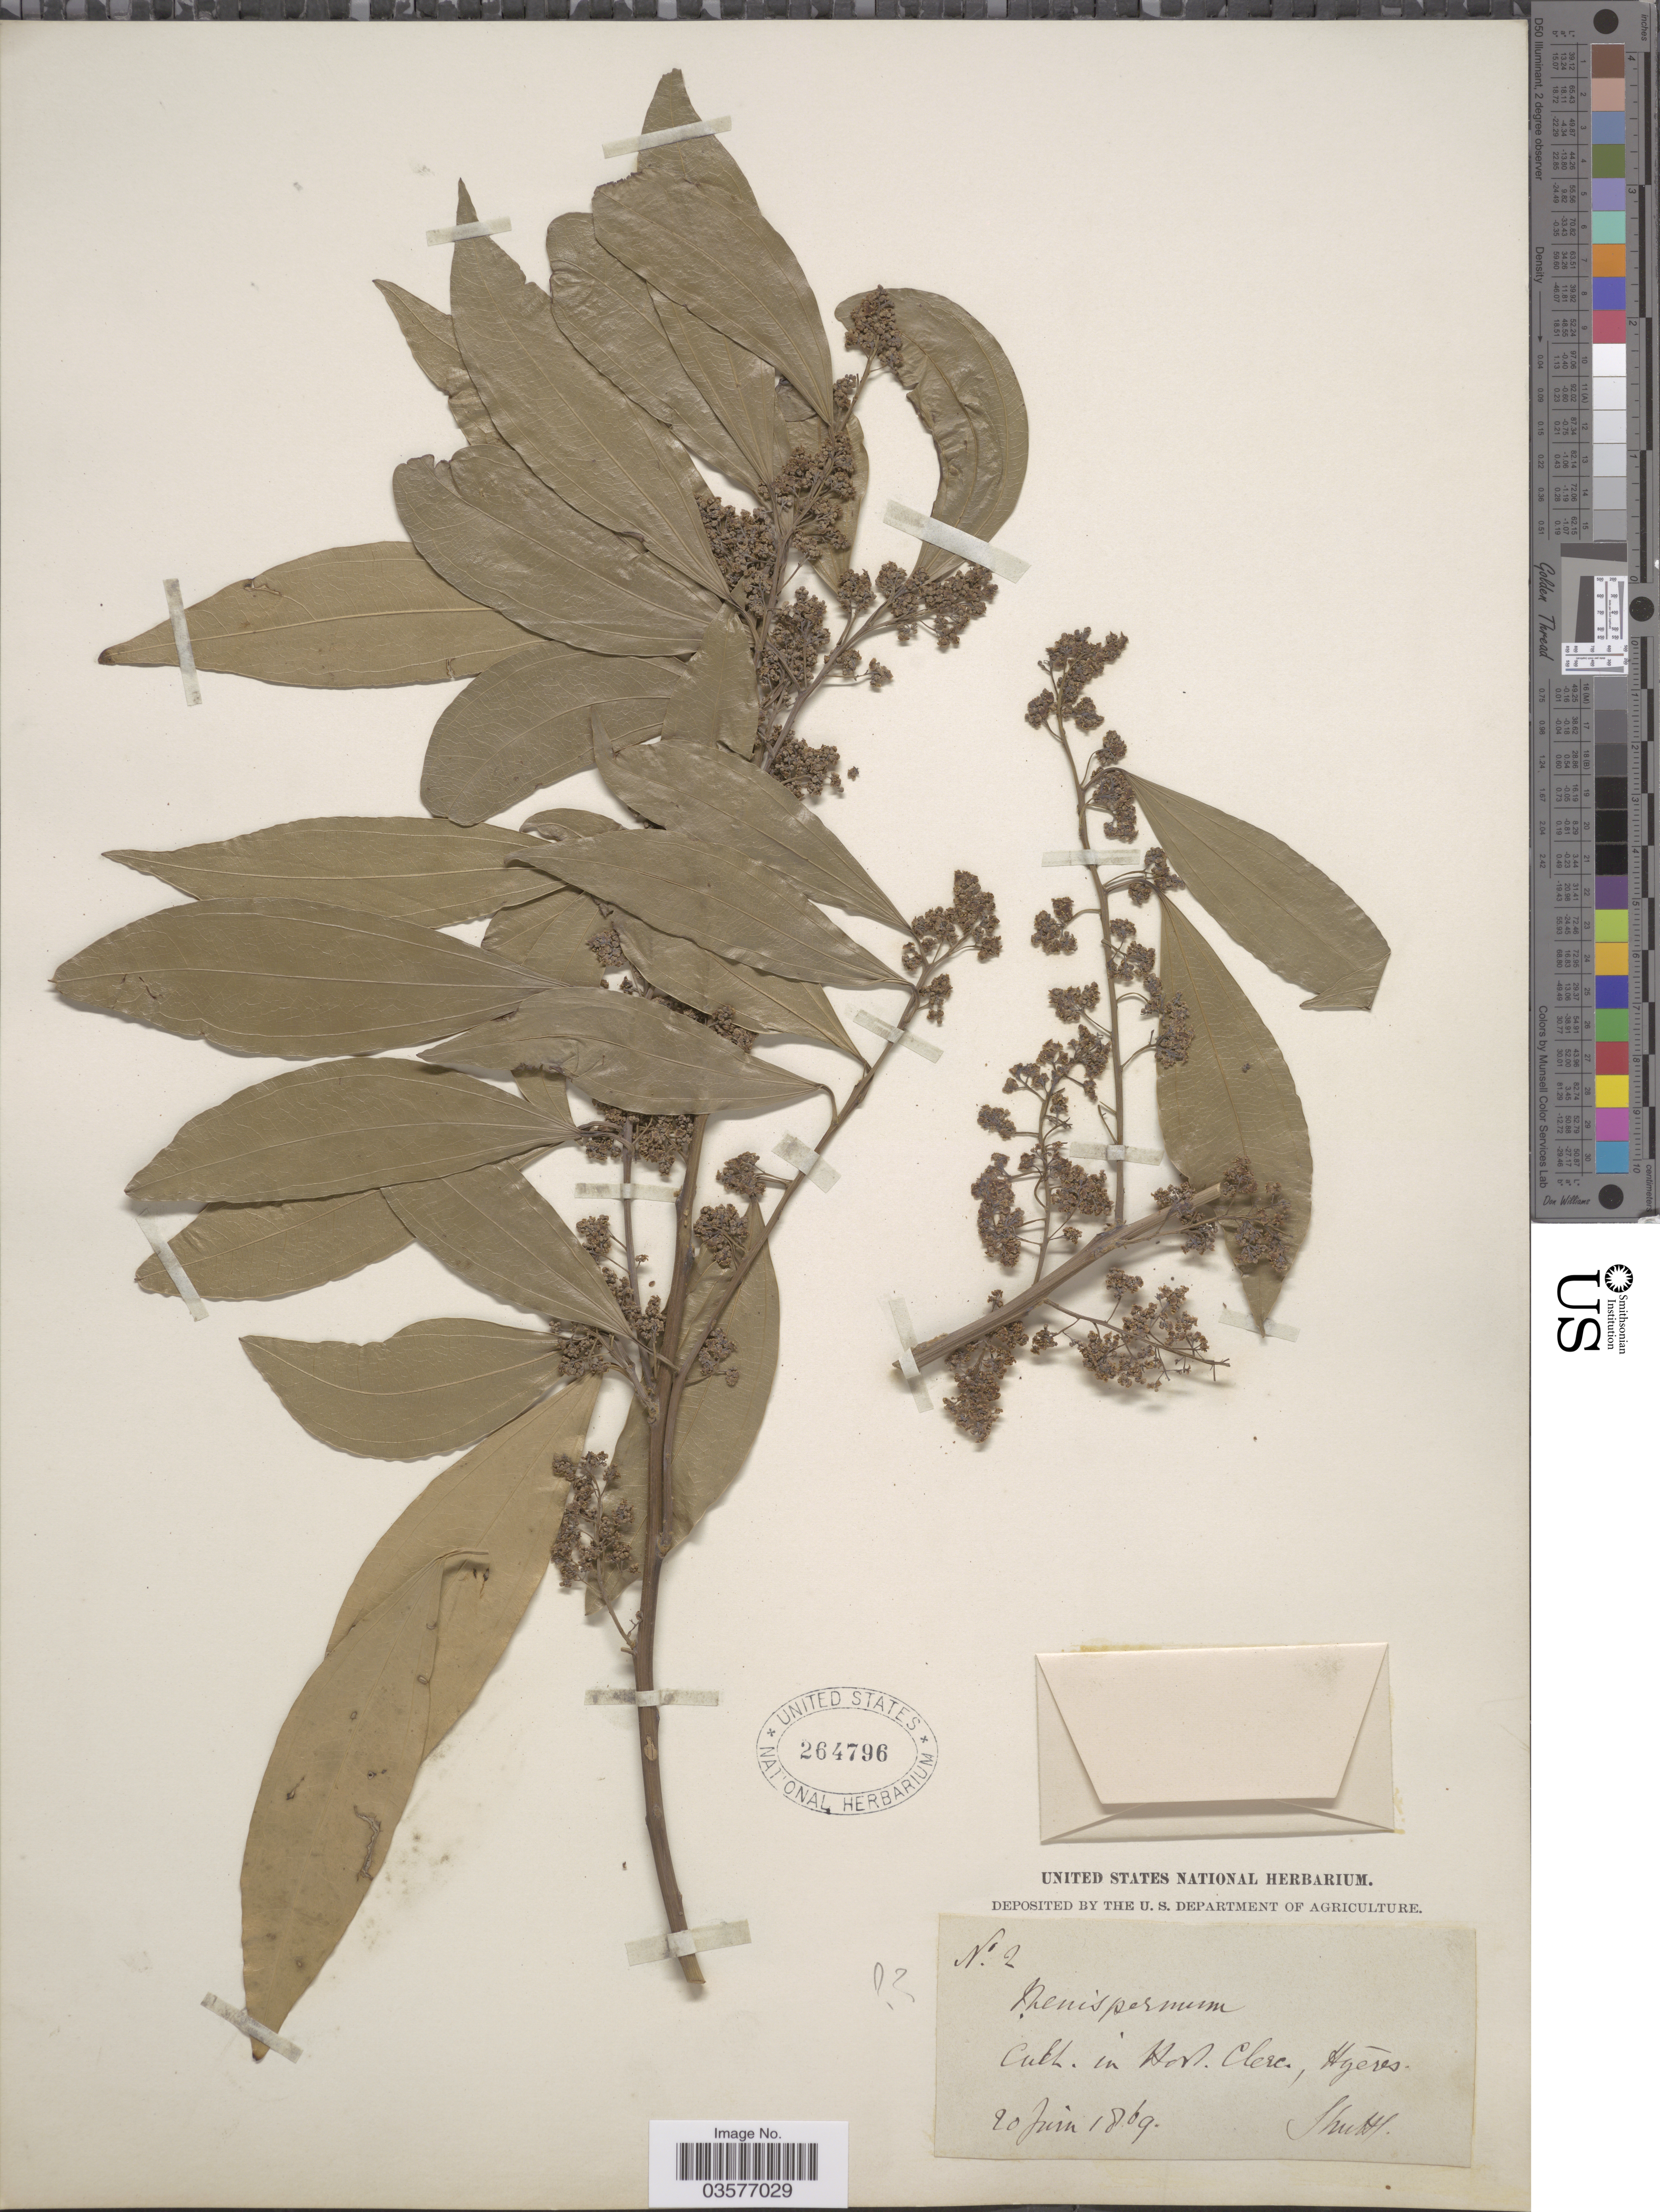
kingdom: Plantae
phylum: Tracheophyta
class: Magnoliopsida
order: Ranunculales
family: Menispermaceae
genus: Menispermum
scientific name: Menispermum sp.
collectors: Shuttl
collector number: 2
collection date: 1869-06-20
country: France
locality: Hort. Clerc, Hyeres.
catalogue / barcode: US 264796